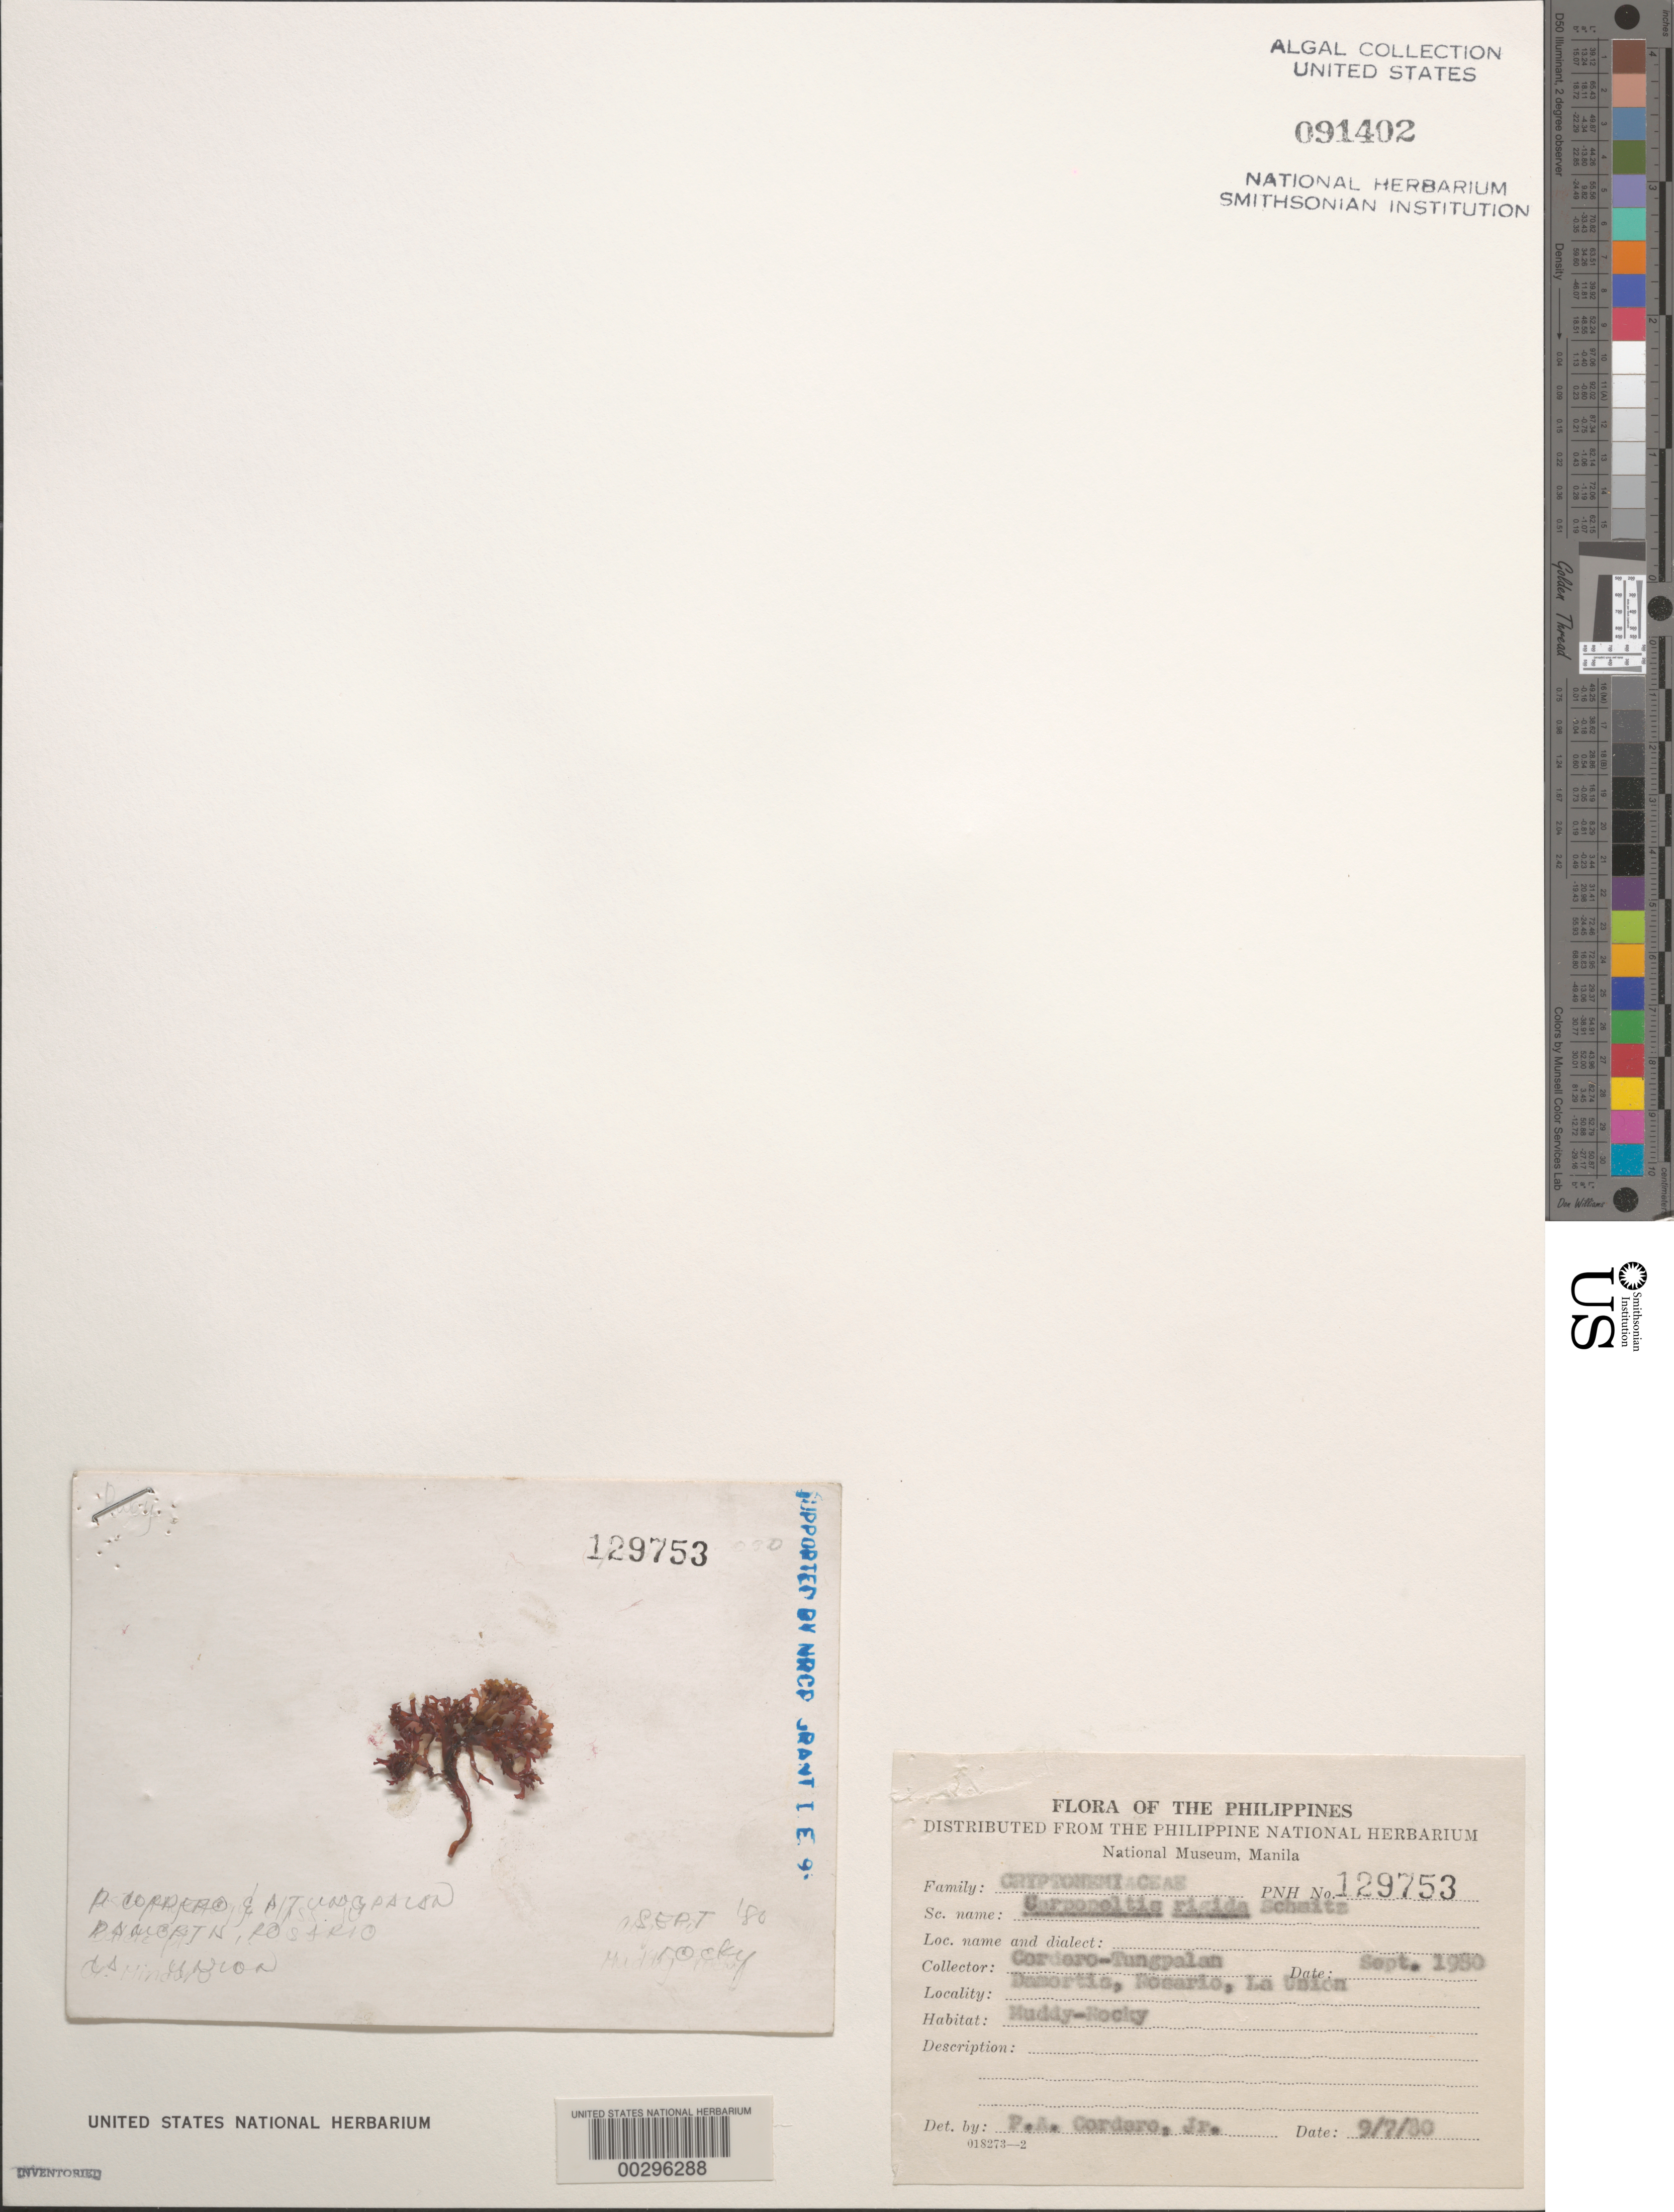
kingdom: Plantae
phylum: Rhodophyta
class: Florideophyceae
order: Halymeniales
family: Halymeniaceae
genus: Yonagunia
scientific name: Yonagunia maillardii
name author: (Montagne & Maillardet) S.-M. Lin et al.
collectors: P. A. Cordero & A. Tungpalan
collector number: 129753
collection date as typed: Sep 1980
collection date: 1980-09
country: Philippines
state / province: Ilocos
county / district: La Union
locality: Damortis, rosario, la union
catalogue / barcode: US 91402